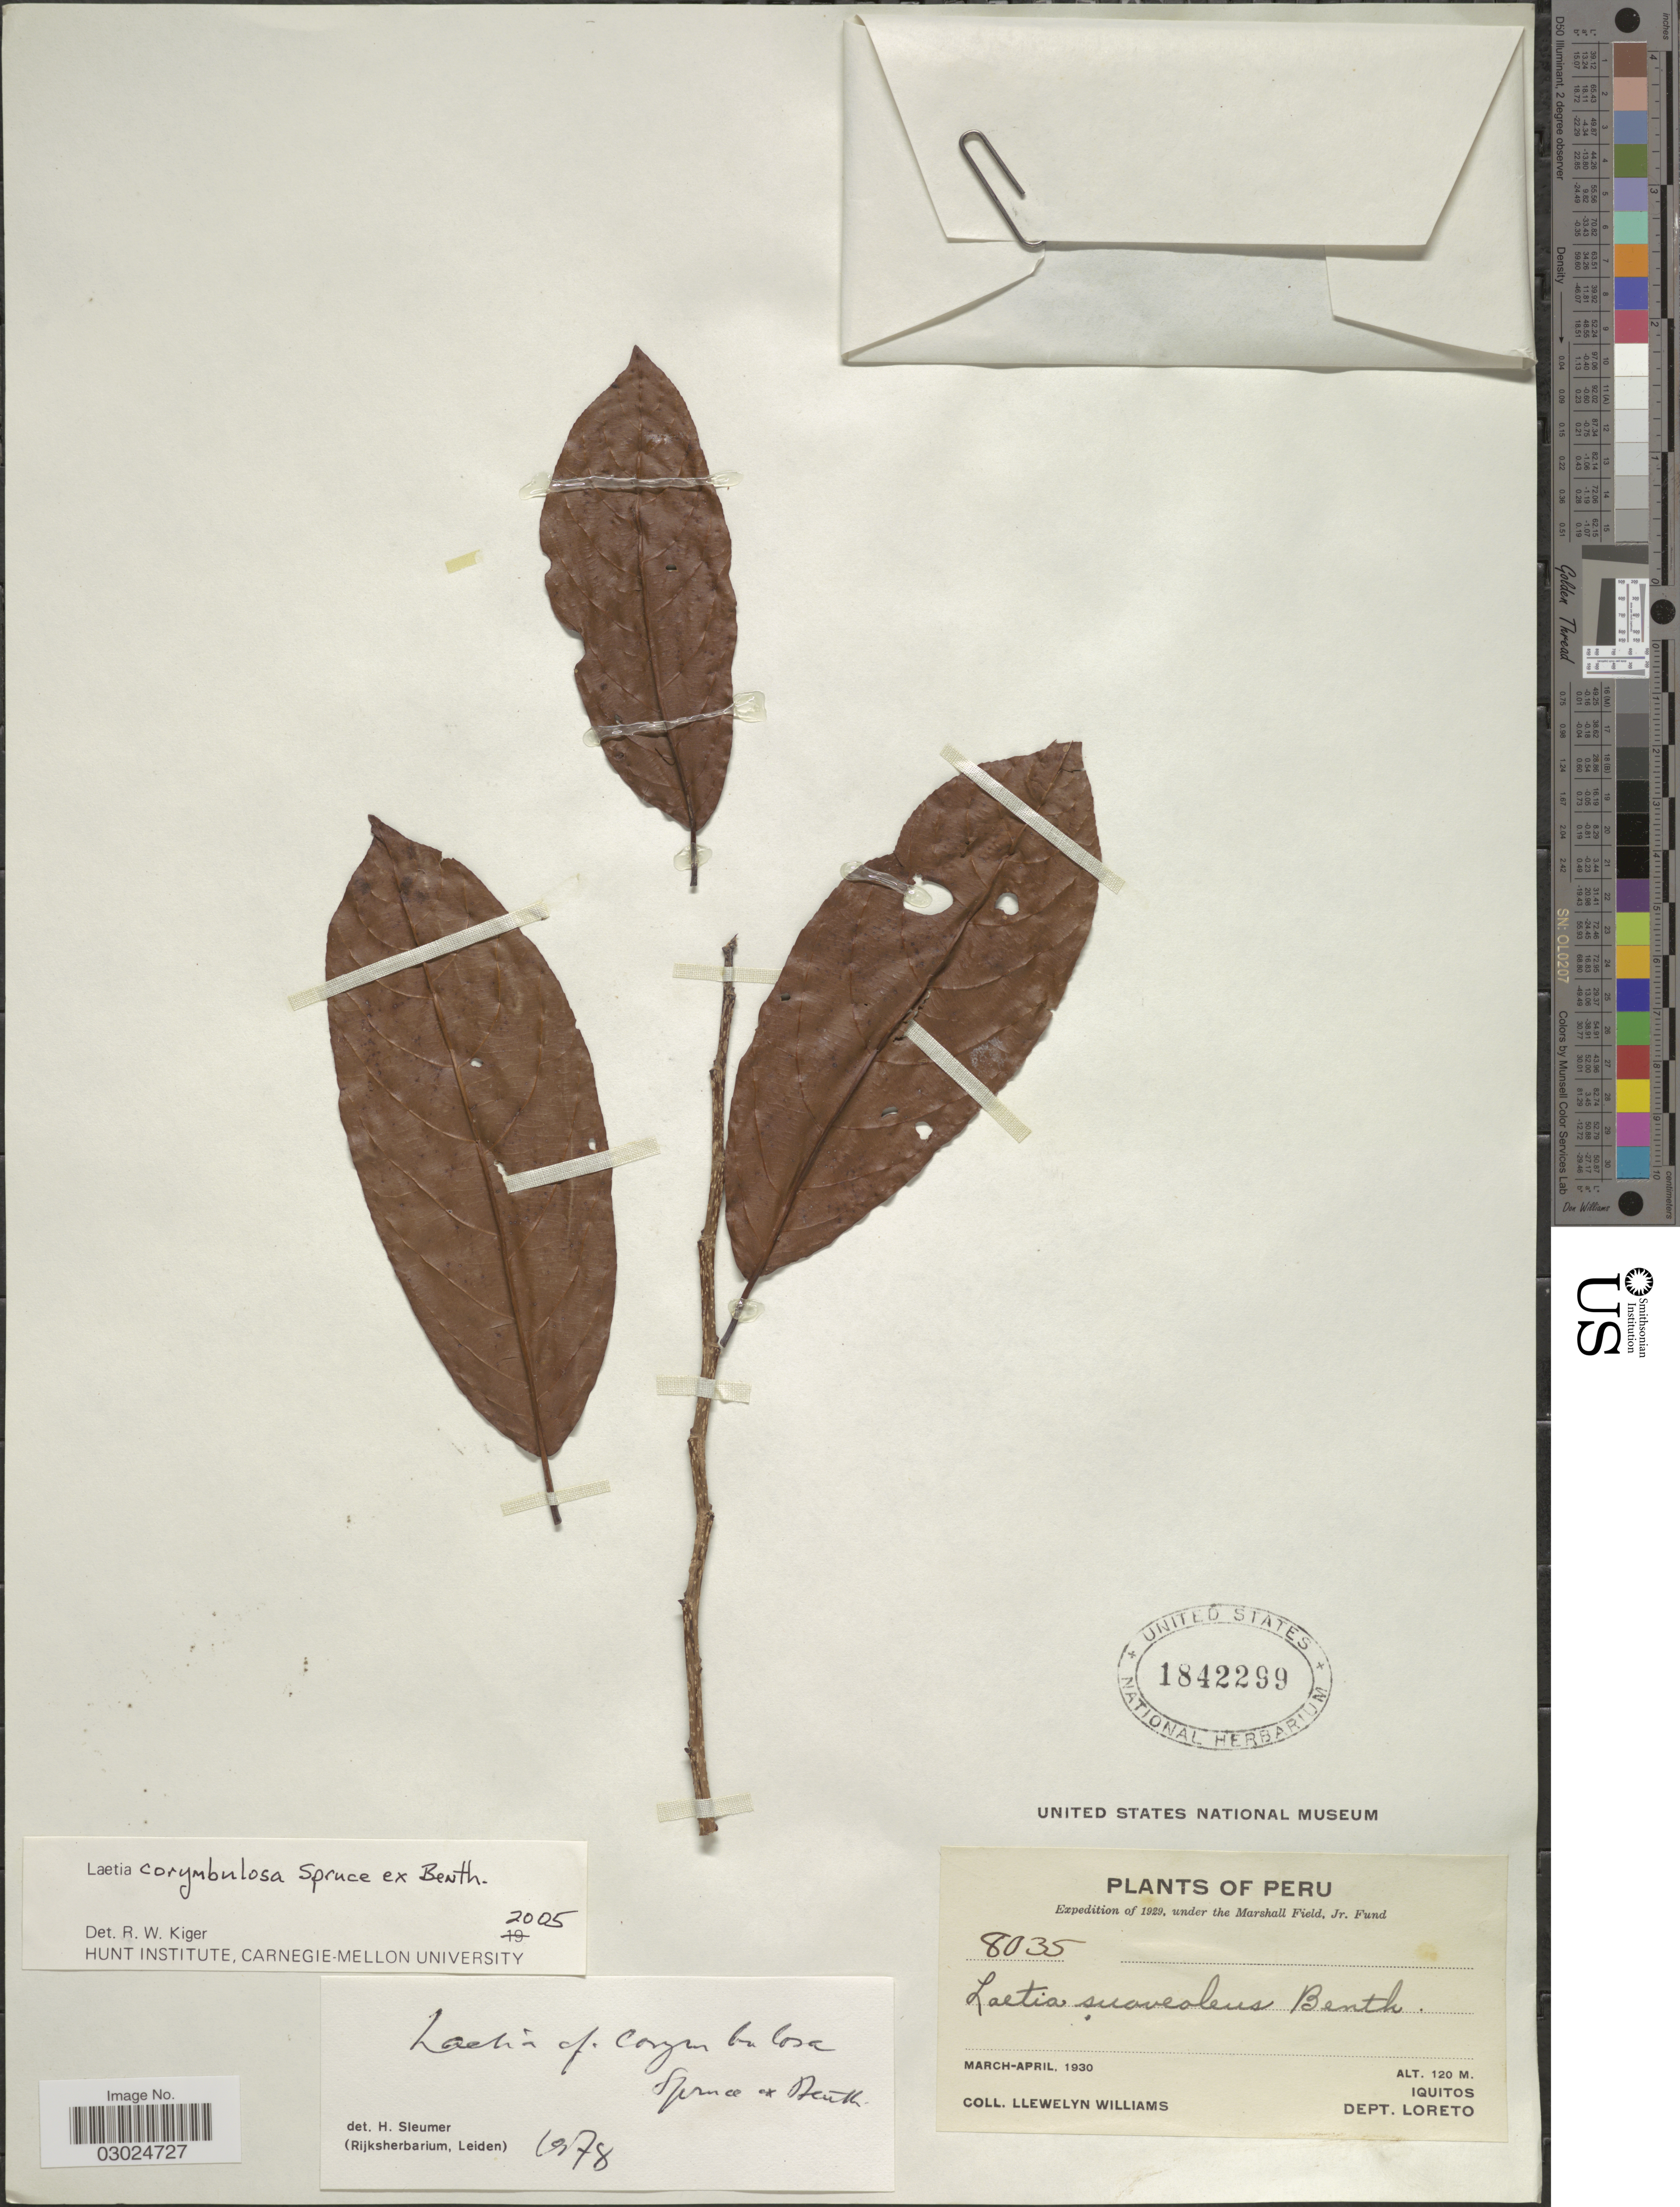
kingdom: Plantae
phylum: Tracheophyta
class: Magnoliopsida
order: Malpighiales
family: Salicaceae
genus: Laetia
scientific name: Laetia corymbulosa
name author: Spruce ex Benth.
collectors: Ll. Williams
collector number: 8035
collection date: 1930-03/1930-04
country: Peru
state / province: Loreto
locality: Iquitos, Dept. Loreto.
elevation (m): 120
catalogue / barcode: US 1842299